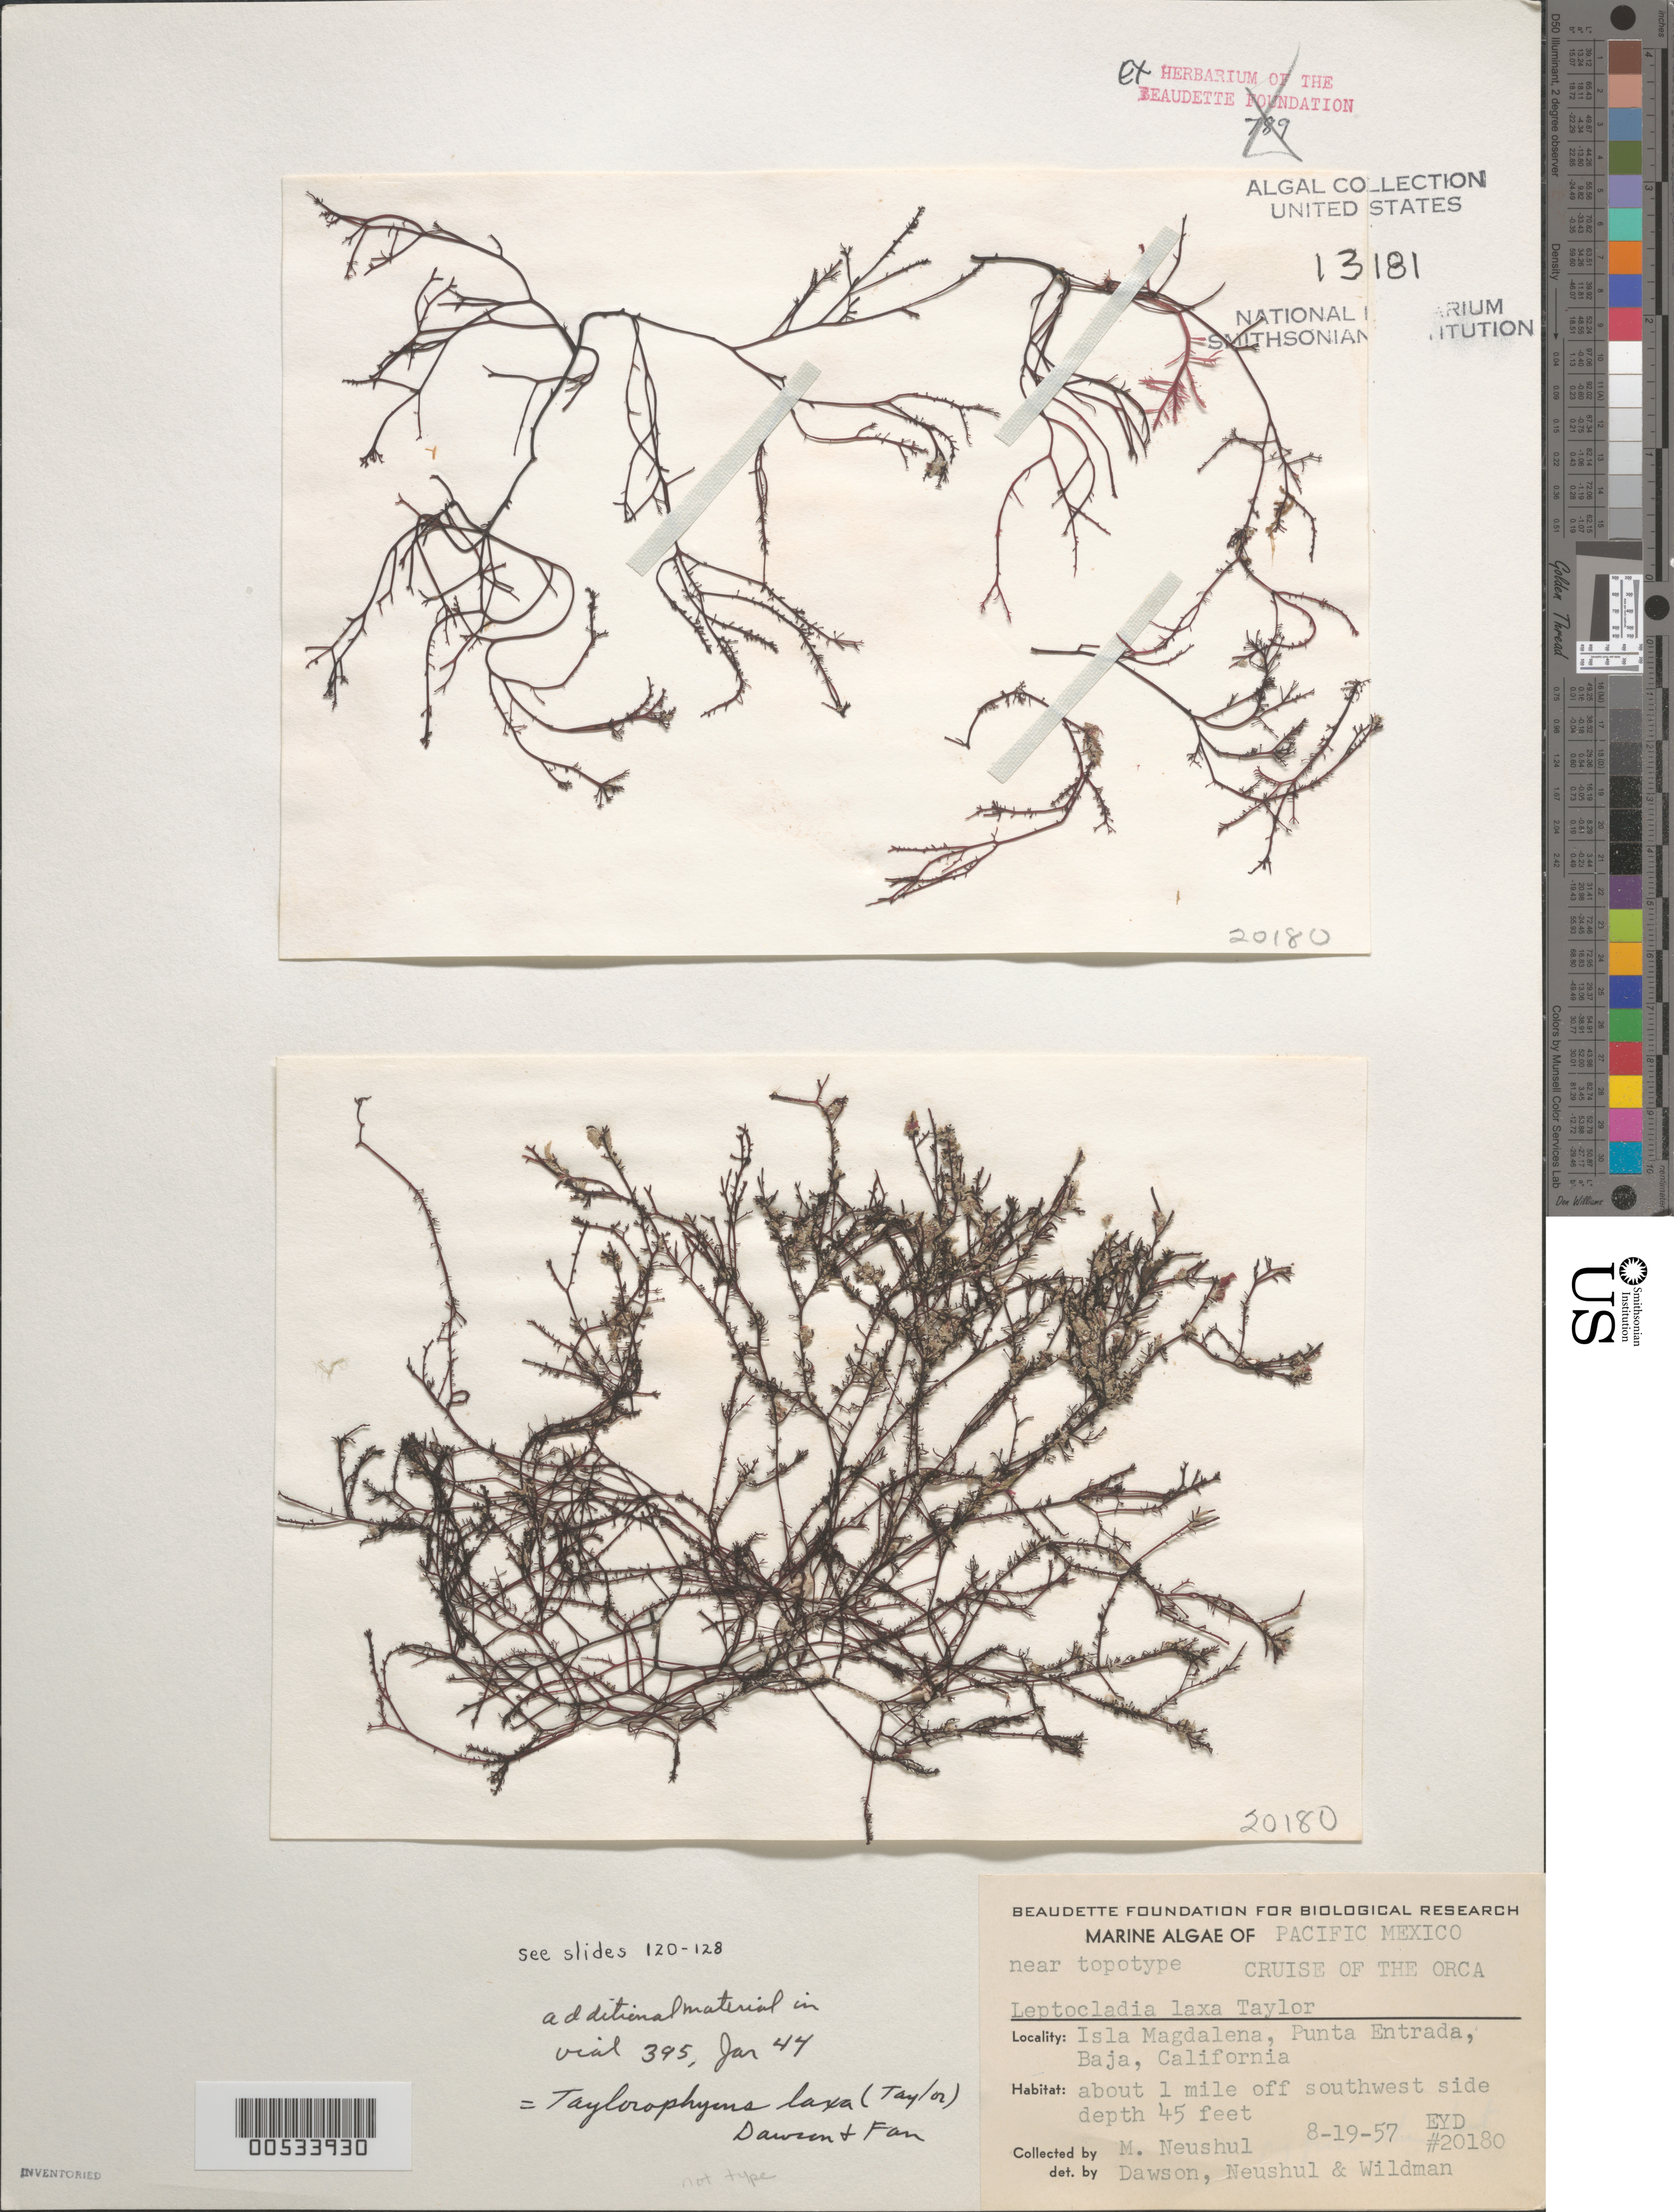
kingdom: Plantae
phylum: Rhodophyta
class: Florideophyceae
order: Gigartinales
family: Caulacanthaceae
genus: Taylorophycus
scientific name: Taylorophycus laxa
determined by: Dawson, E. Y.; Fan, K. C.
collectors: M. Neushul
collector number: EYD 20180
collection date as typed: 19 Aug 1957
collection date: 1957-08-19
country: Mexico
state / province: Baja California Sur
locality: Punta Entrada, ca. 1 mile off southwest Isla Magdalena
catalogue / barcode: US 13181